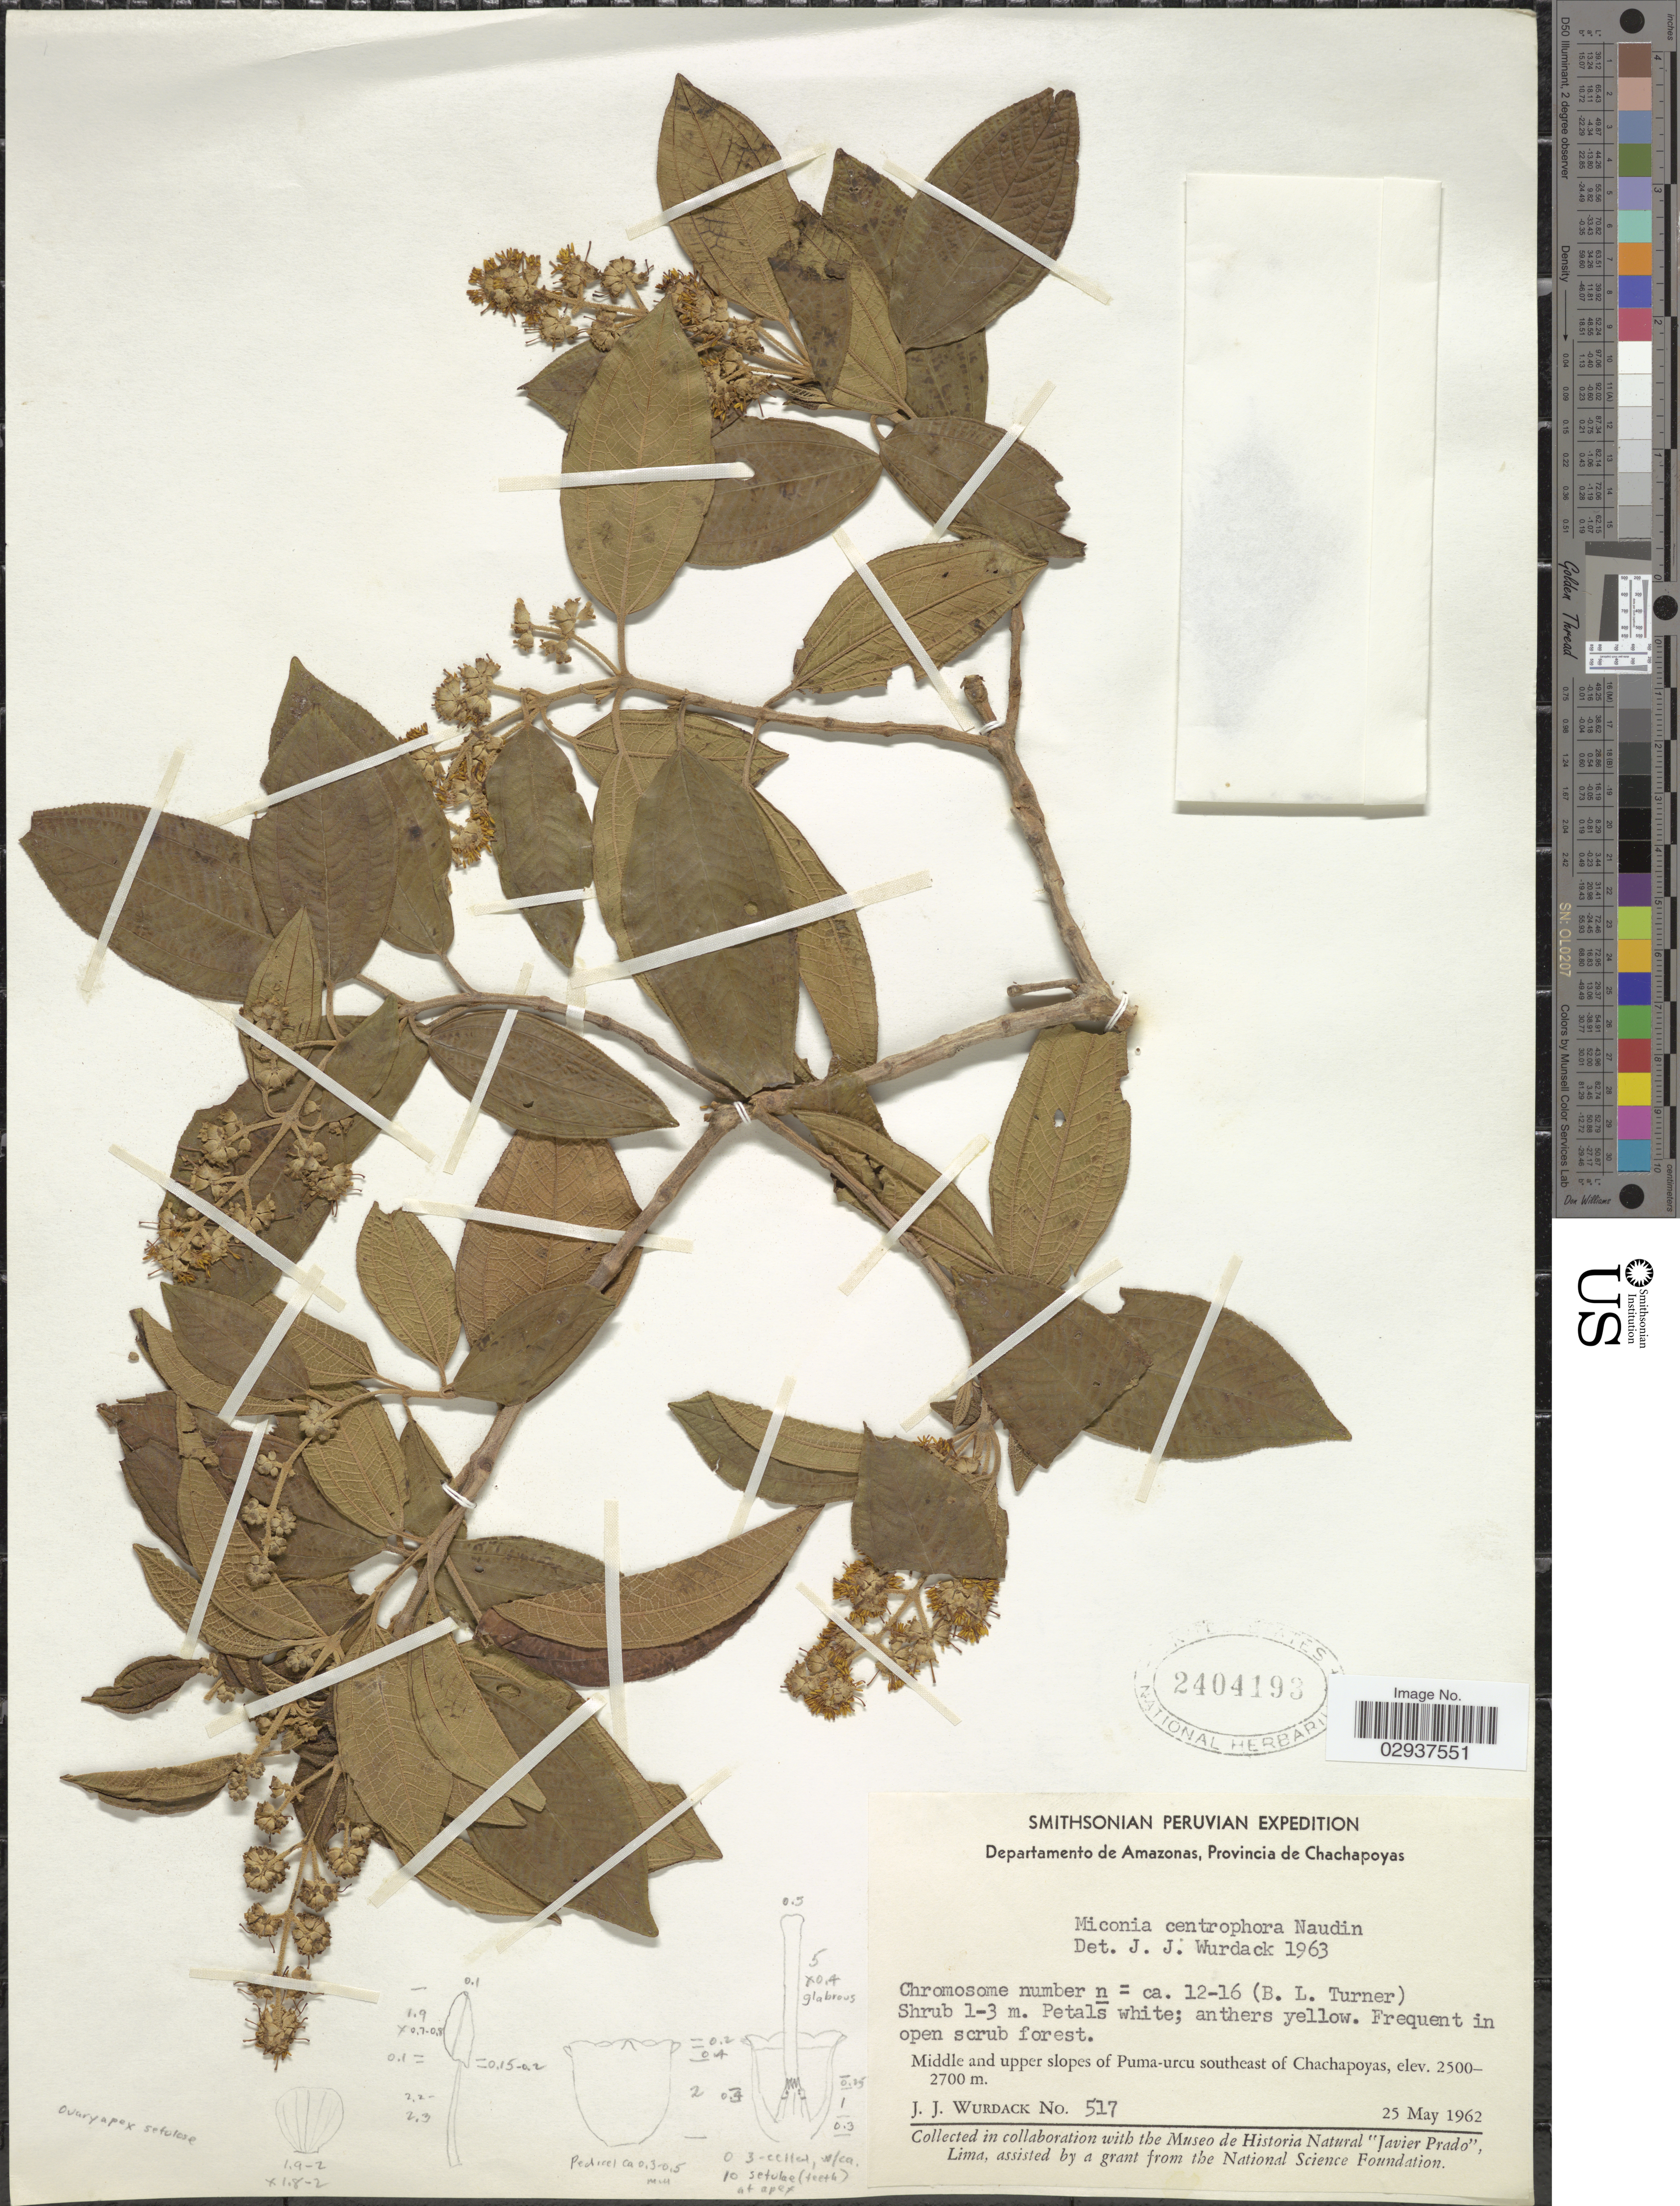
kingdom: Plantae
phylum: Tracheophyta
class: Magnoliopsida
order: Myrtales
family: Melastomataceae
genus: Miconia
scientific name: Miconia centrophora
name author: Naudin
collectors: J. J. Wurdack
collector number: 517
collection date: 1962-05-25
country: Peru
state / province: Amazonas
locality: Departamento de Amazonas, Provincia de Chachapoyas. Middle and upper slopes of Puma-urcu southeast of Chachapoyas.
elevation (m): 2500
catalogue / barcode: US 2404193